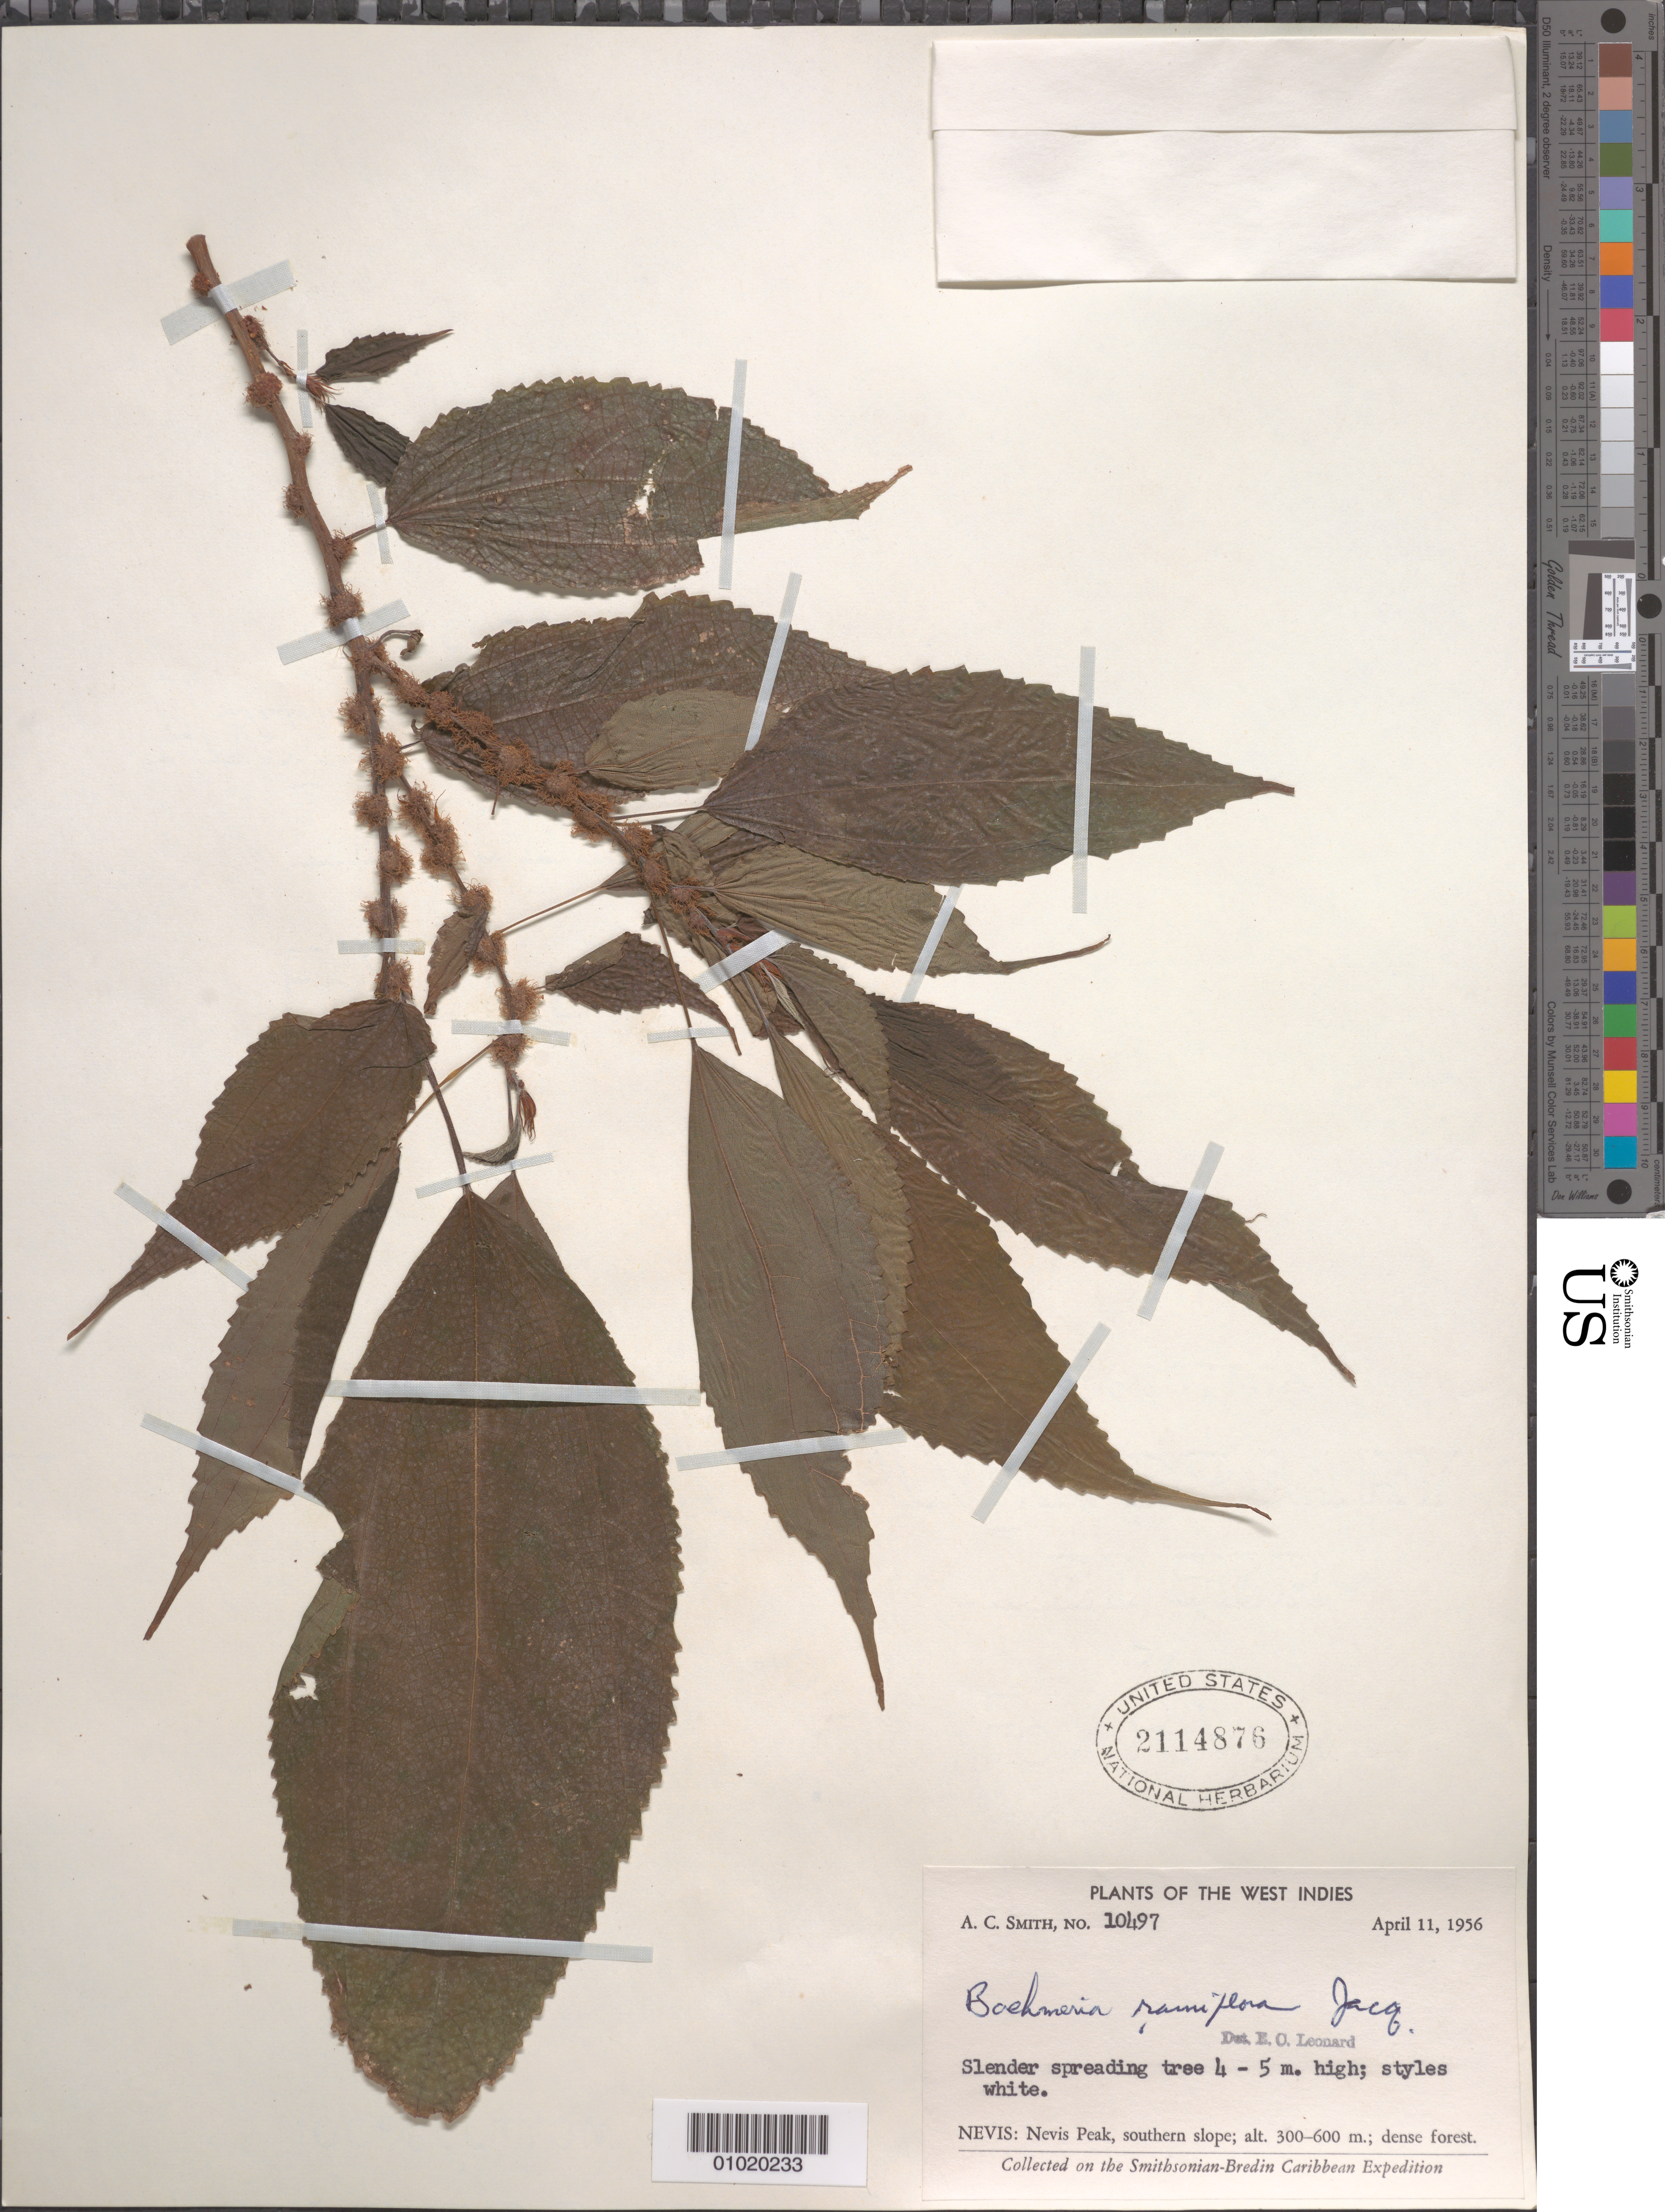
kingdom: Plantae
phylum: Tracheophyta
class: Magnoliopsida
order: Rosales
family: Urticaceae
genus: Boehmeria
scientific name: Boehmeria ramiflora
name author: Jacq.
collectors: A. C. Smith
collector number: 10497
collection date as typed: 11 Apr 1956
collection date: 1956-04-11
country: St. Christopher-Nevis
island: Nevis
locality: Nevis peak, southern slope, dense forest.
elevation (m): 300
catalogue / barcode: US 2114876